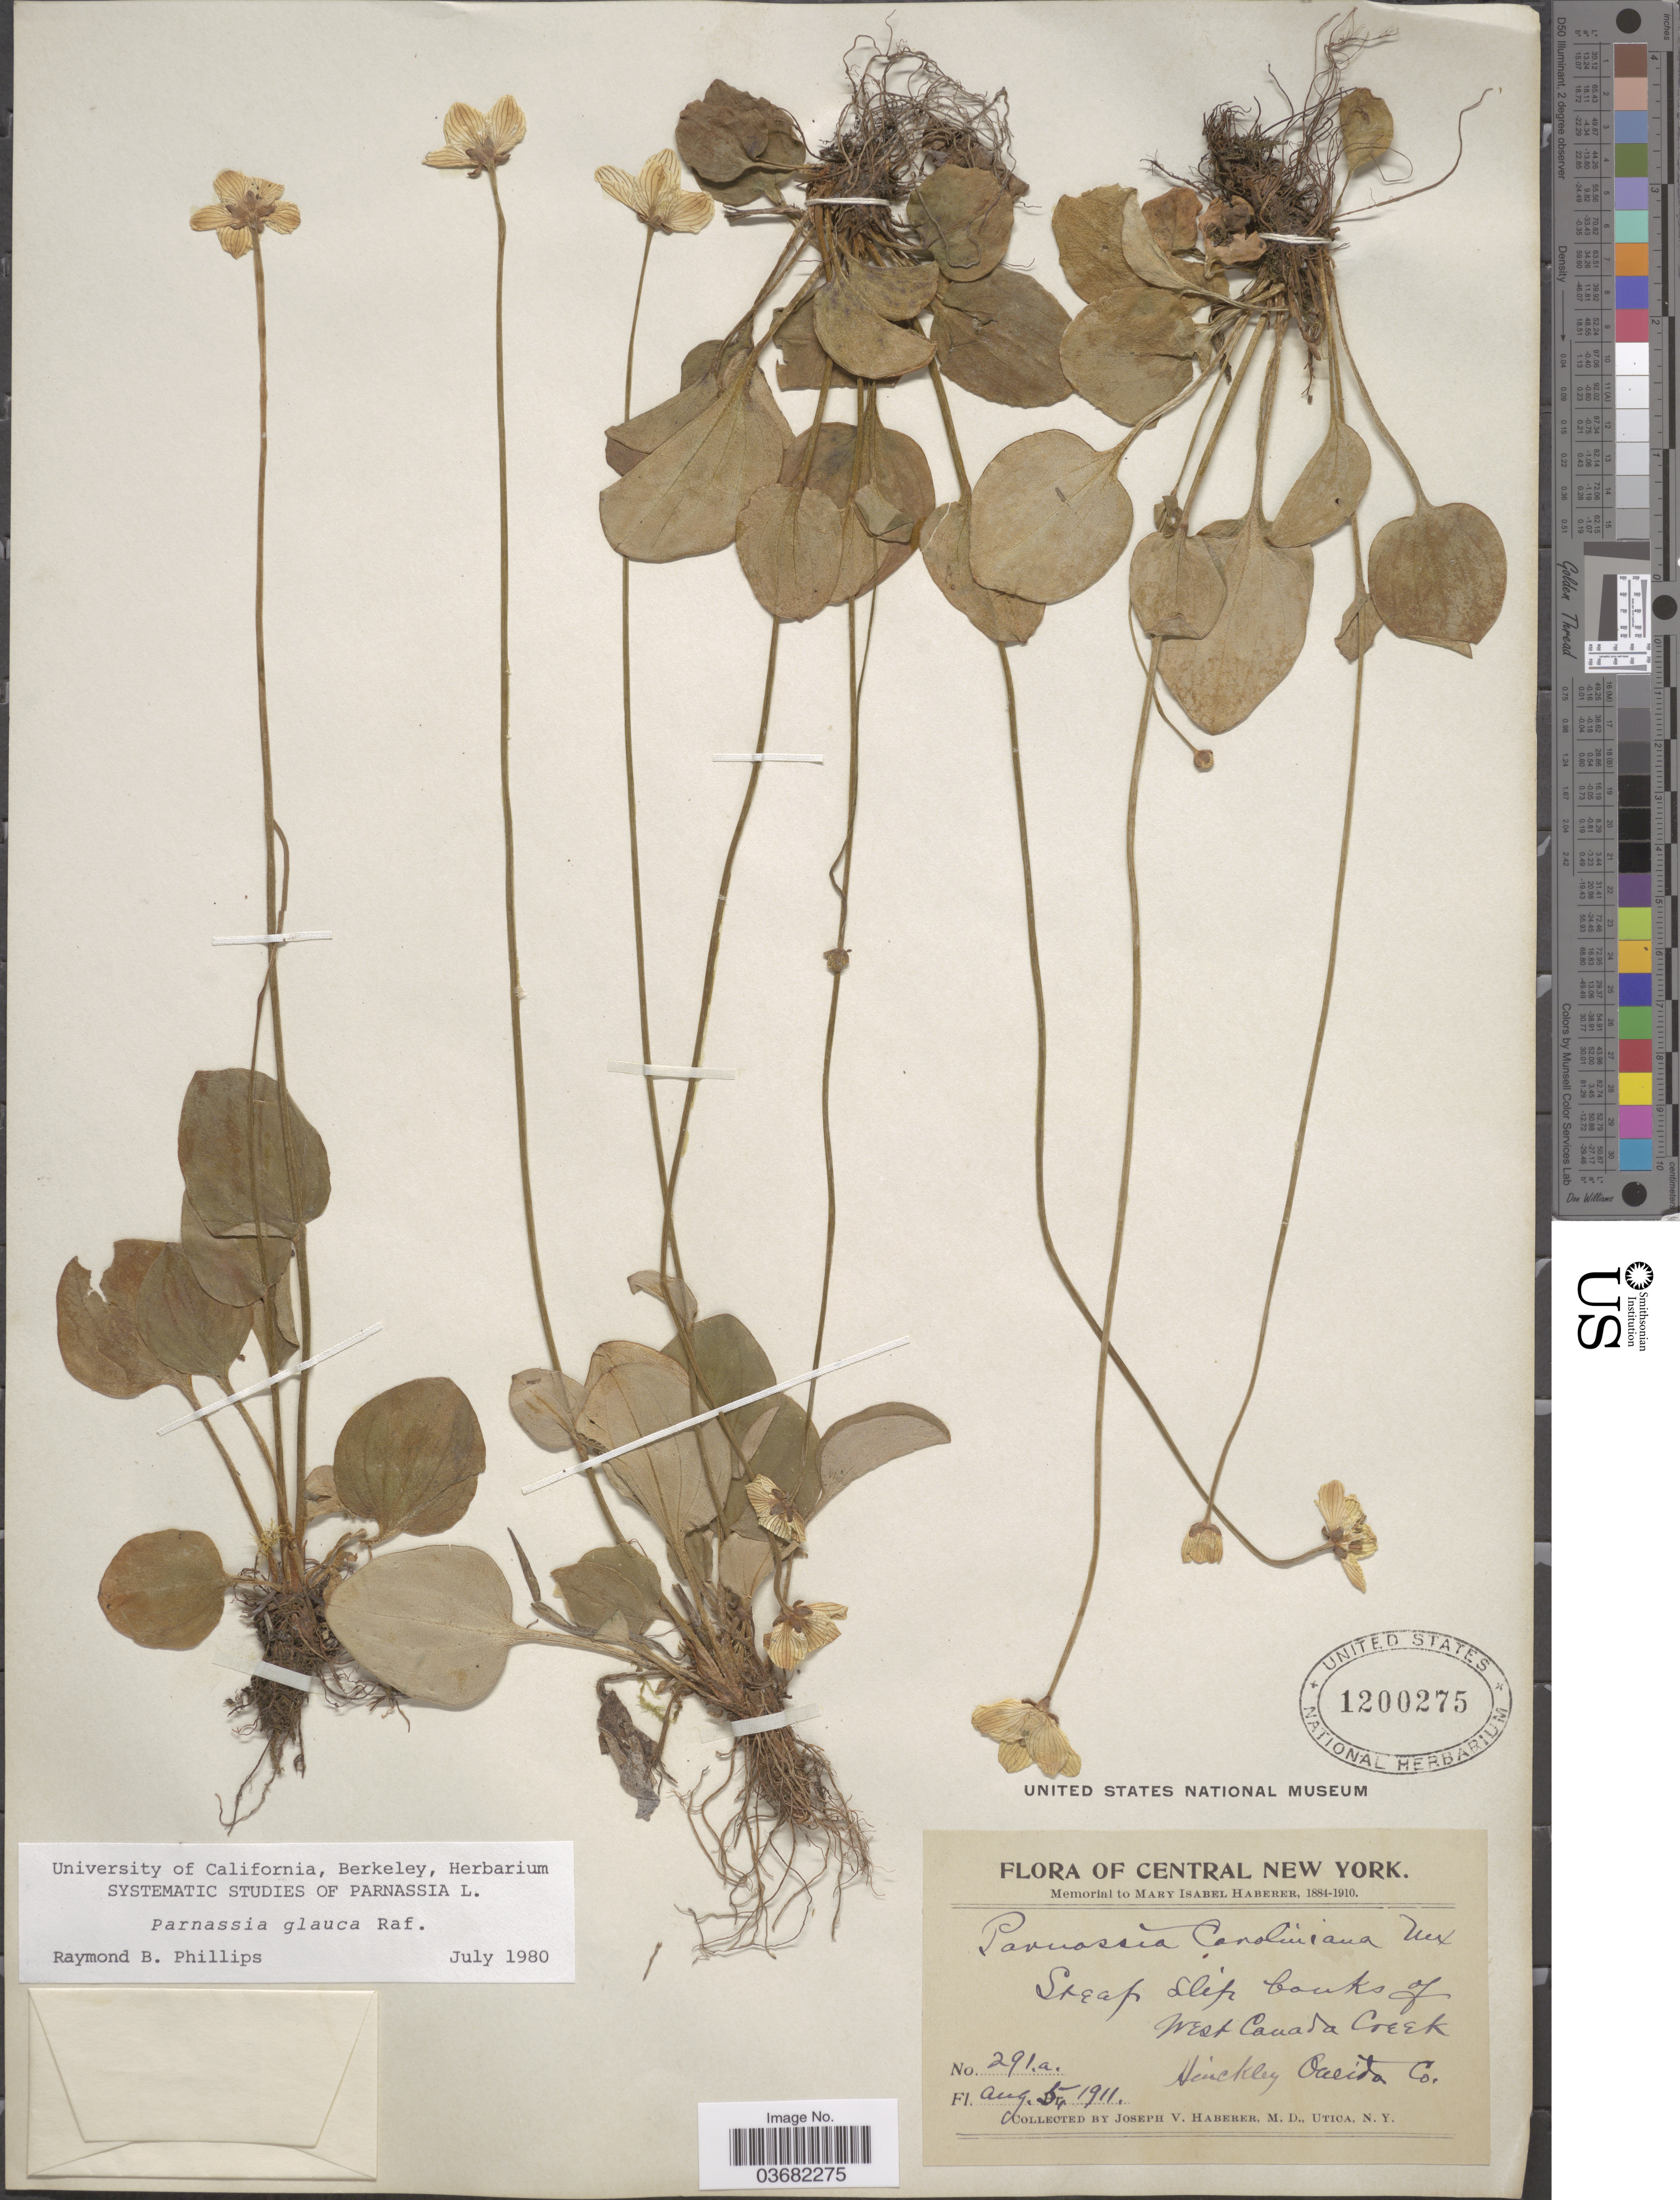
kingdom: Plantae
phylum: Tracheophyta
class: Magnoliopsida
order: Celastrales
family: Parnassiaceae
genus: Parnassia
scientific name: Parnassia glauca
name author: Raf.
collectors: J. V. Haberer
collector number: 291a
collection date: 1911-08-05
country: United States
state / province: New York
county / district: Oneida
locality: Central New York. Steep slip banks of West Canada Creek. Hinckley Oneida Co.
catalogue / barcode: US 1200275